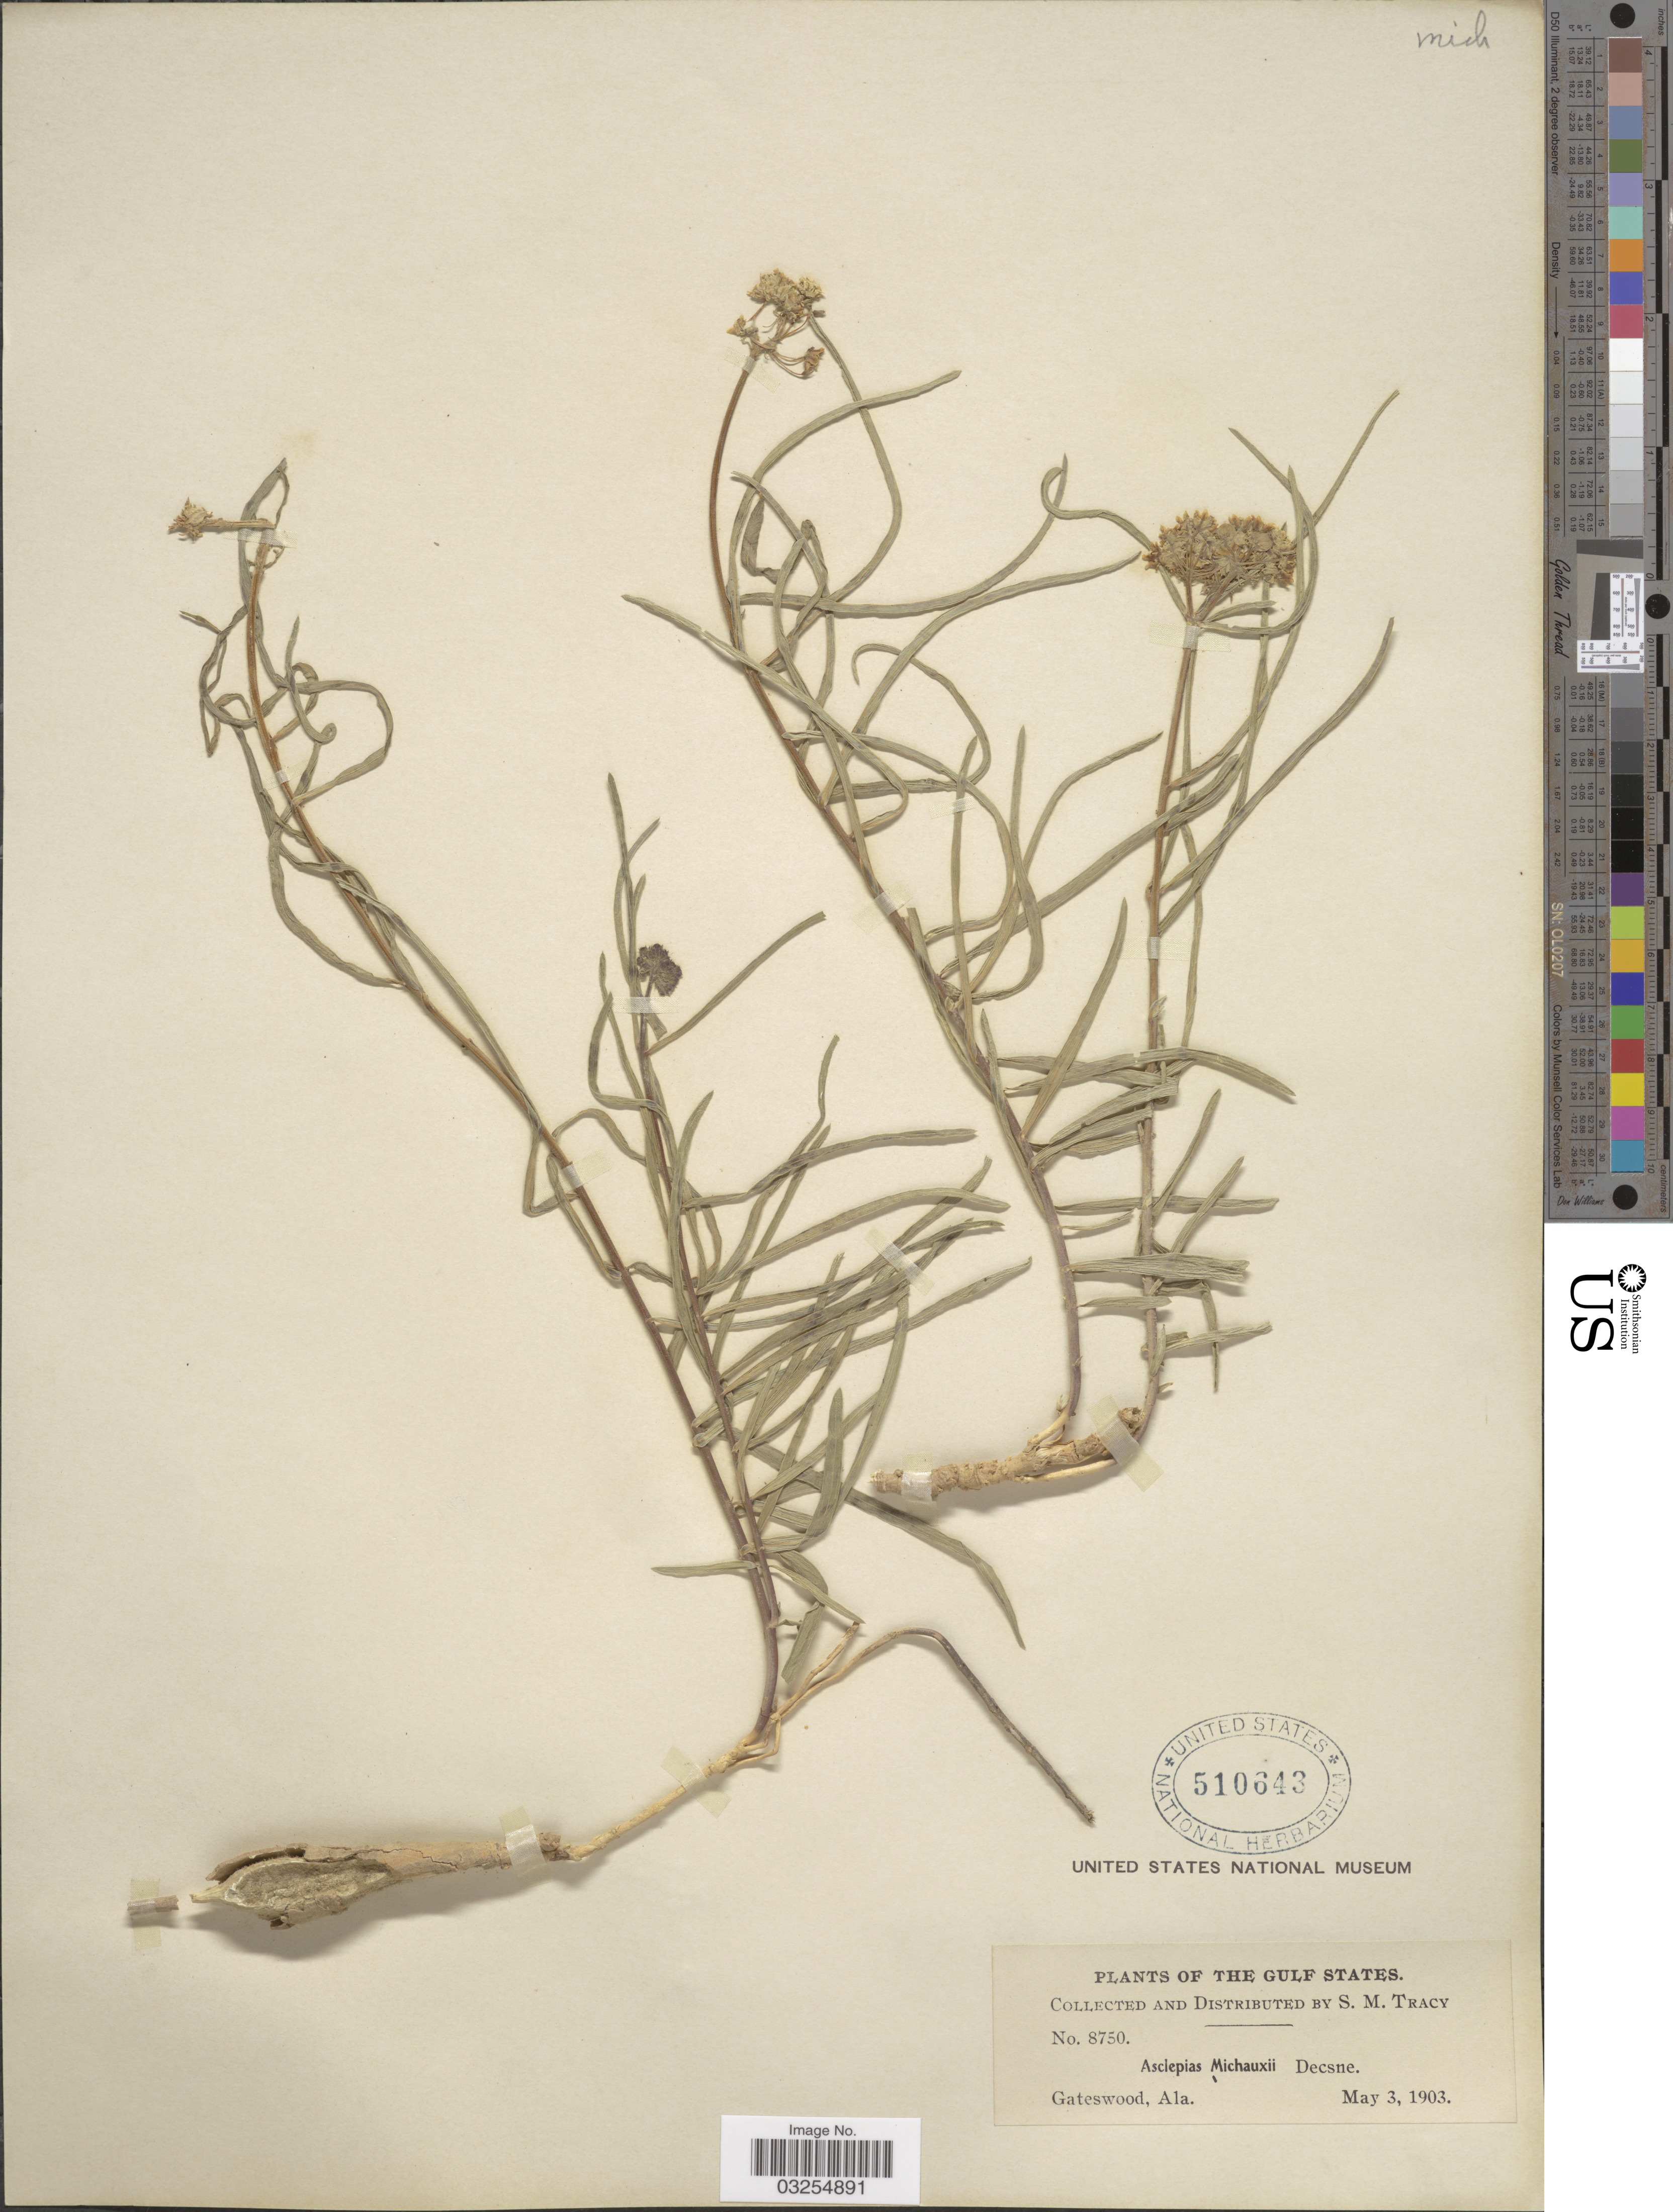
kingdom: Plantae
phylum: Tracheophyta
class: Magnoliopsida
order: Gentianales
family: Apocynaceae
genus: Asclepias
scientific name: Asclepias michauxii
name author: Decne.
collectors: S. M. Tracy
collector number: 8750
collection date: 1903-05-03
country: United States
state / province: Alabama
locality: The Gulf States, Gateswood.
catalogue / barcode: US 510643